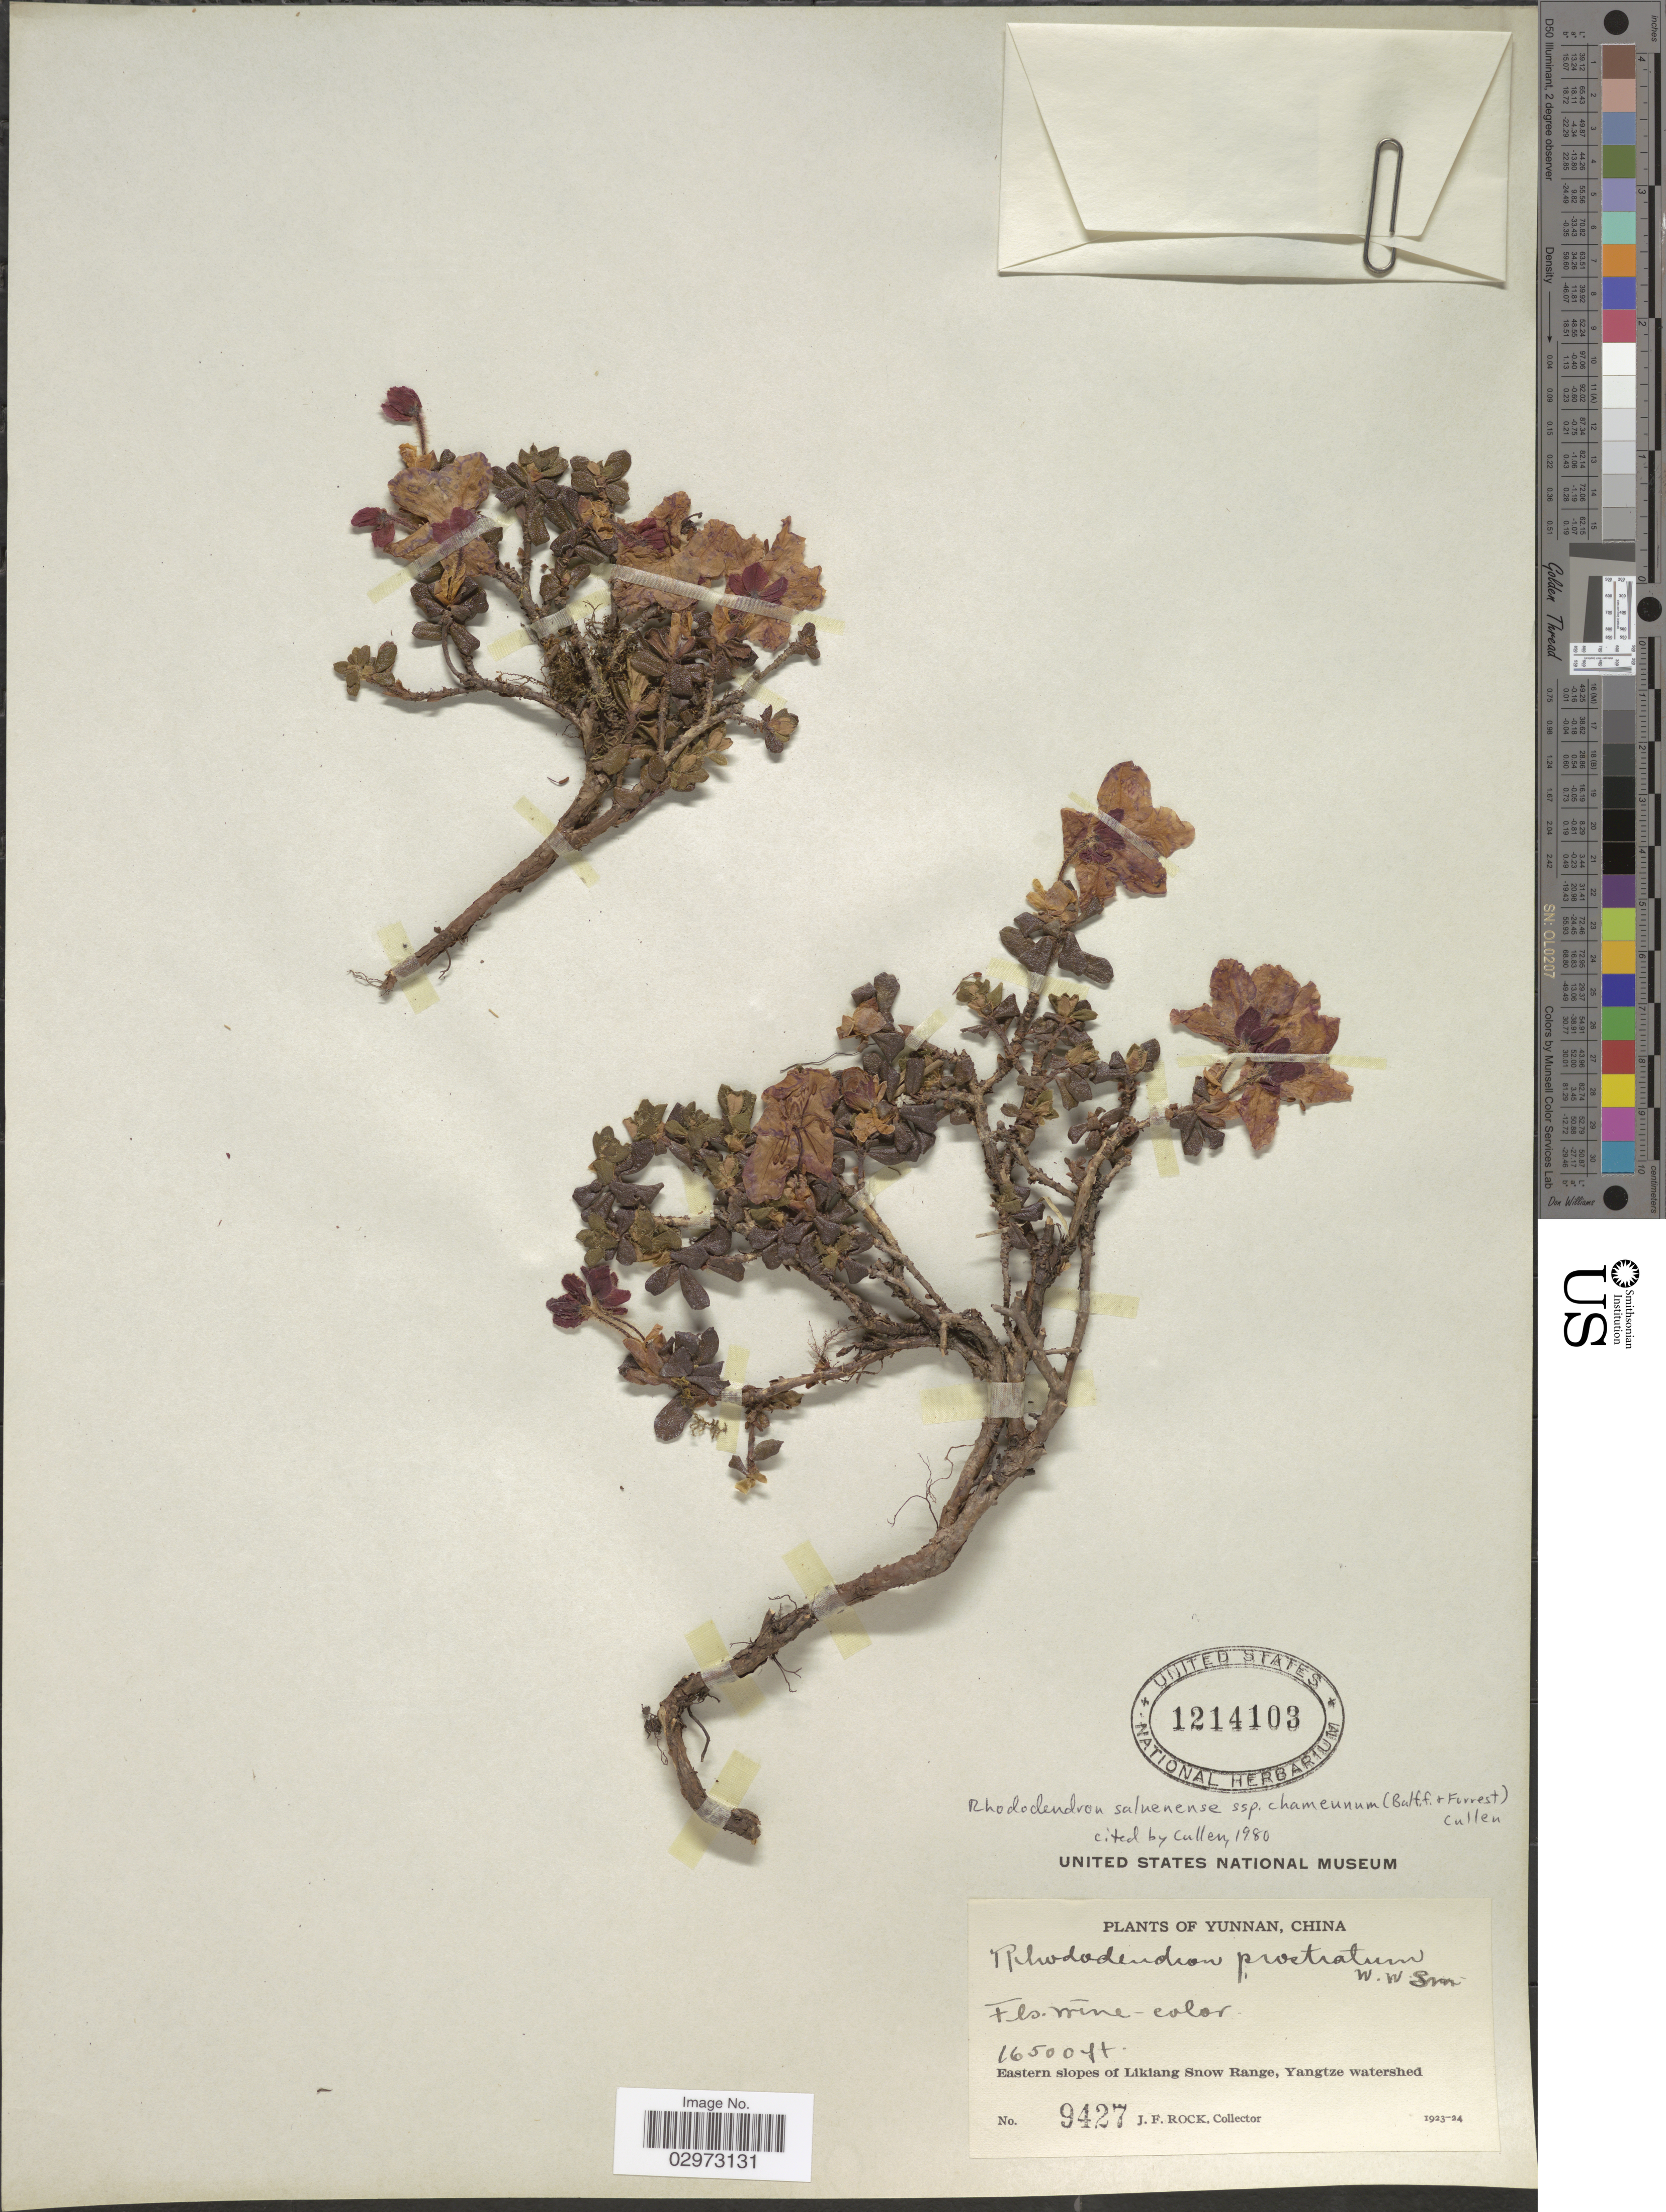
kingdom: Plantae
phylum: Tracheophyta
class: Magnoliopsida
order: Ericales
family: Ericaceae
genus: Rhododendron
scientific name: Rhododendron saluenense subsp. chameunum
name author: (Balf. f. & Forrest) Cullen in Cullen & D.F.Chamb.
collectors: J. Rock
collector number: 9427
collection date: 1923/1924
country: China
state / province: Yunnan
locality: Eastern slopes of Likiang Snow Range, Yangtze watershed.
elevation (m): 5029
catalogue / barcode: US 1214103